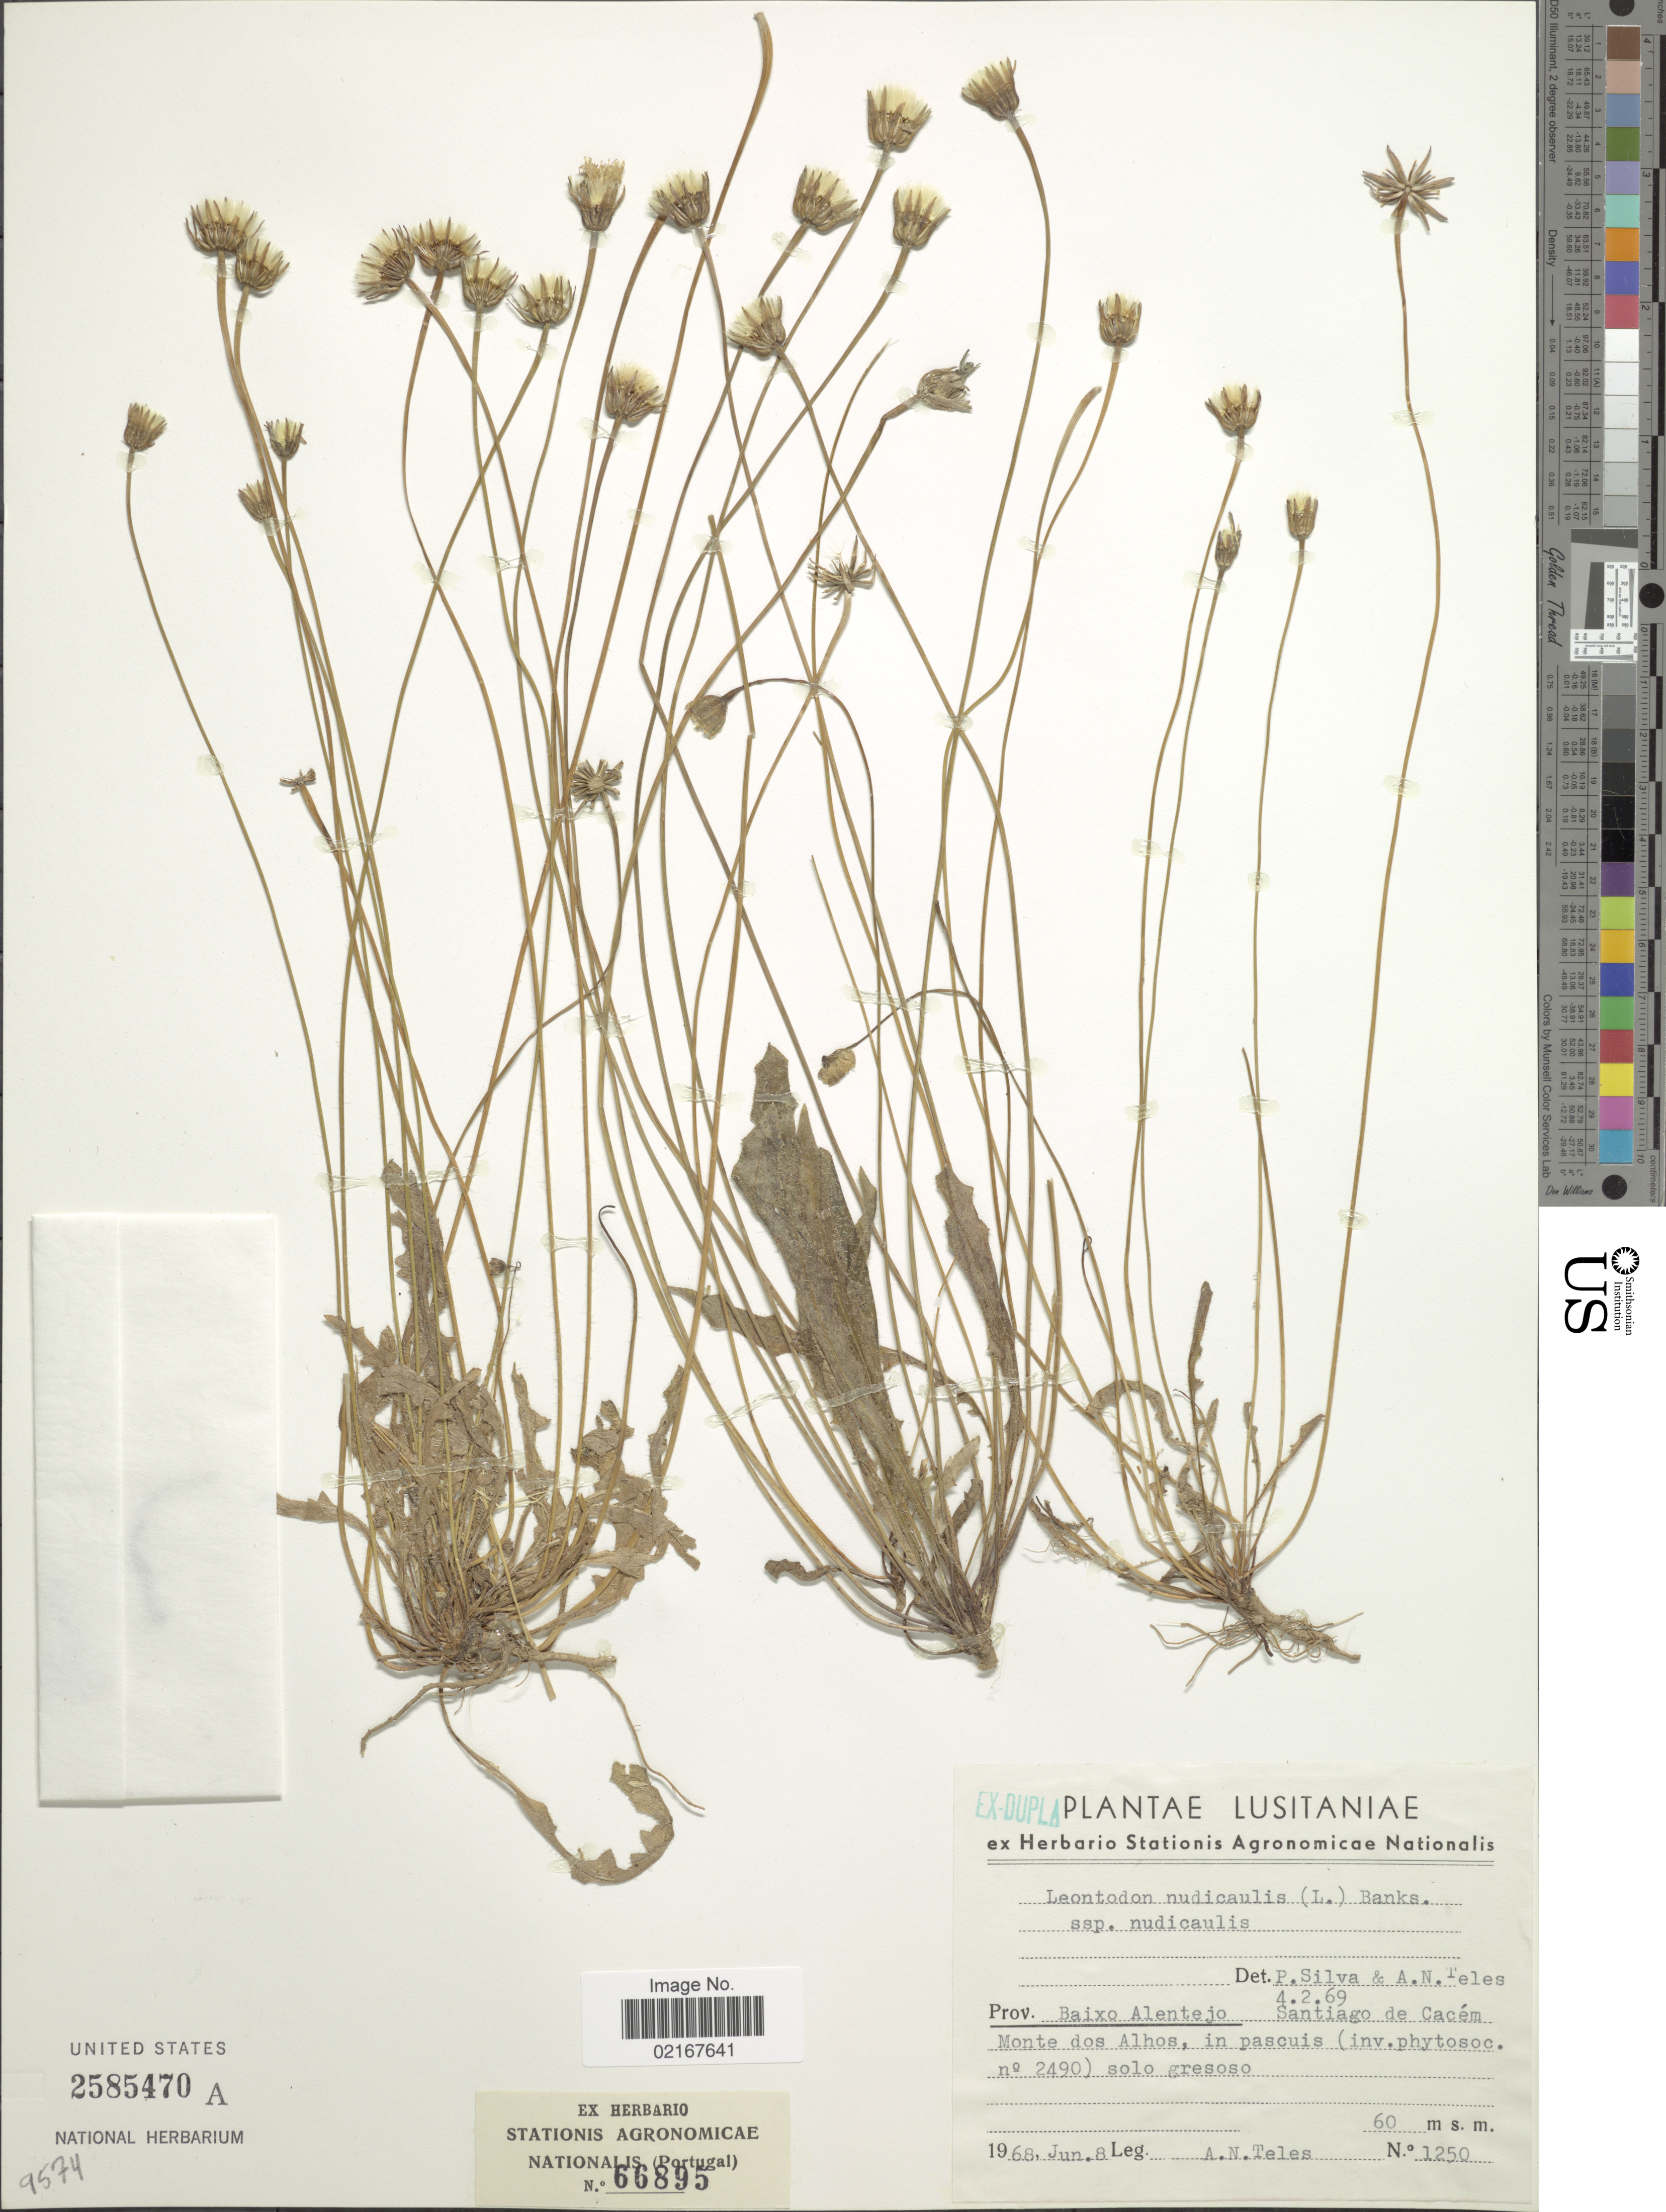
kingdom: Plantae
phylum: Tracheophyta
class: Magnoliopsida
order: Asterales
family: Asteraceae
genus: Leontodon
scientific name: Leontodon saxatilis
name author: Lam.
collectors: A. Teles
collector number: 1250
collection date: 1968-06-08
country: Portugal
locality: Lusitaniae, Prov. Baixo Alentejo, Santiago de Cacem, Monte dos Alhos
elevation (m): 60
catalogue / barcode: US 2585470A